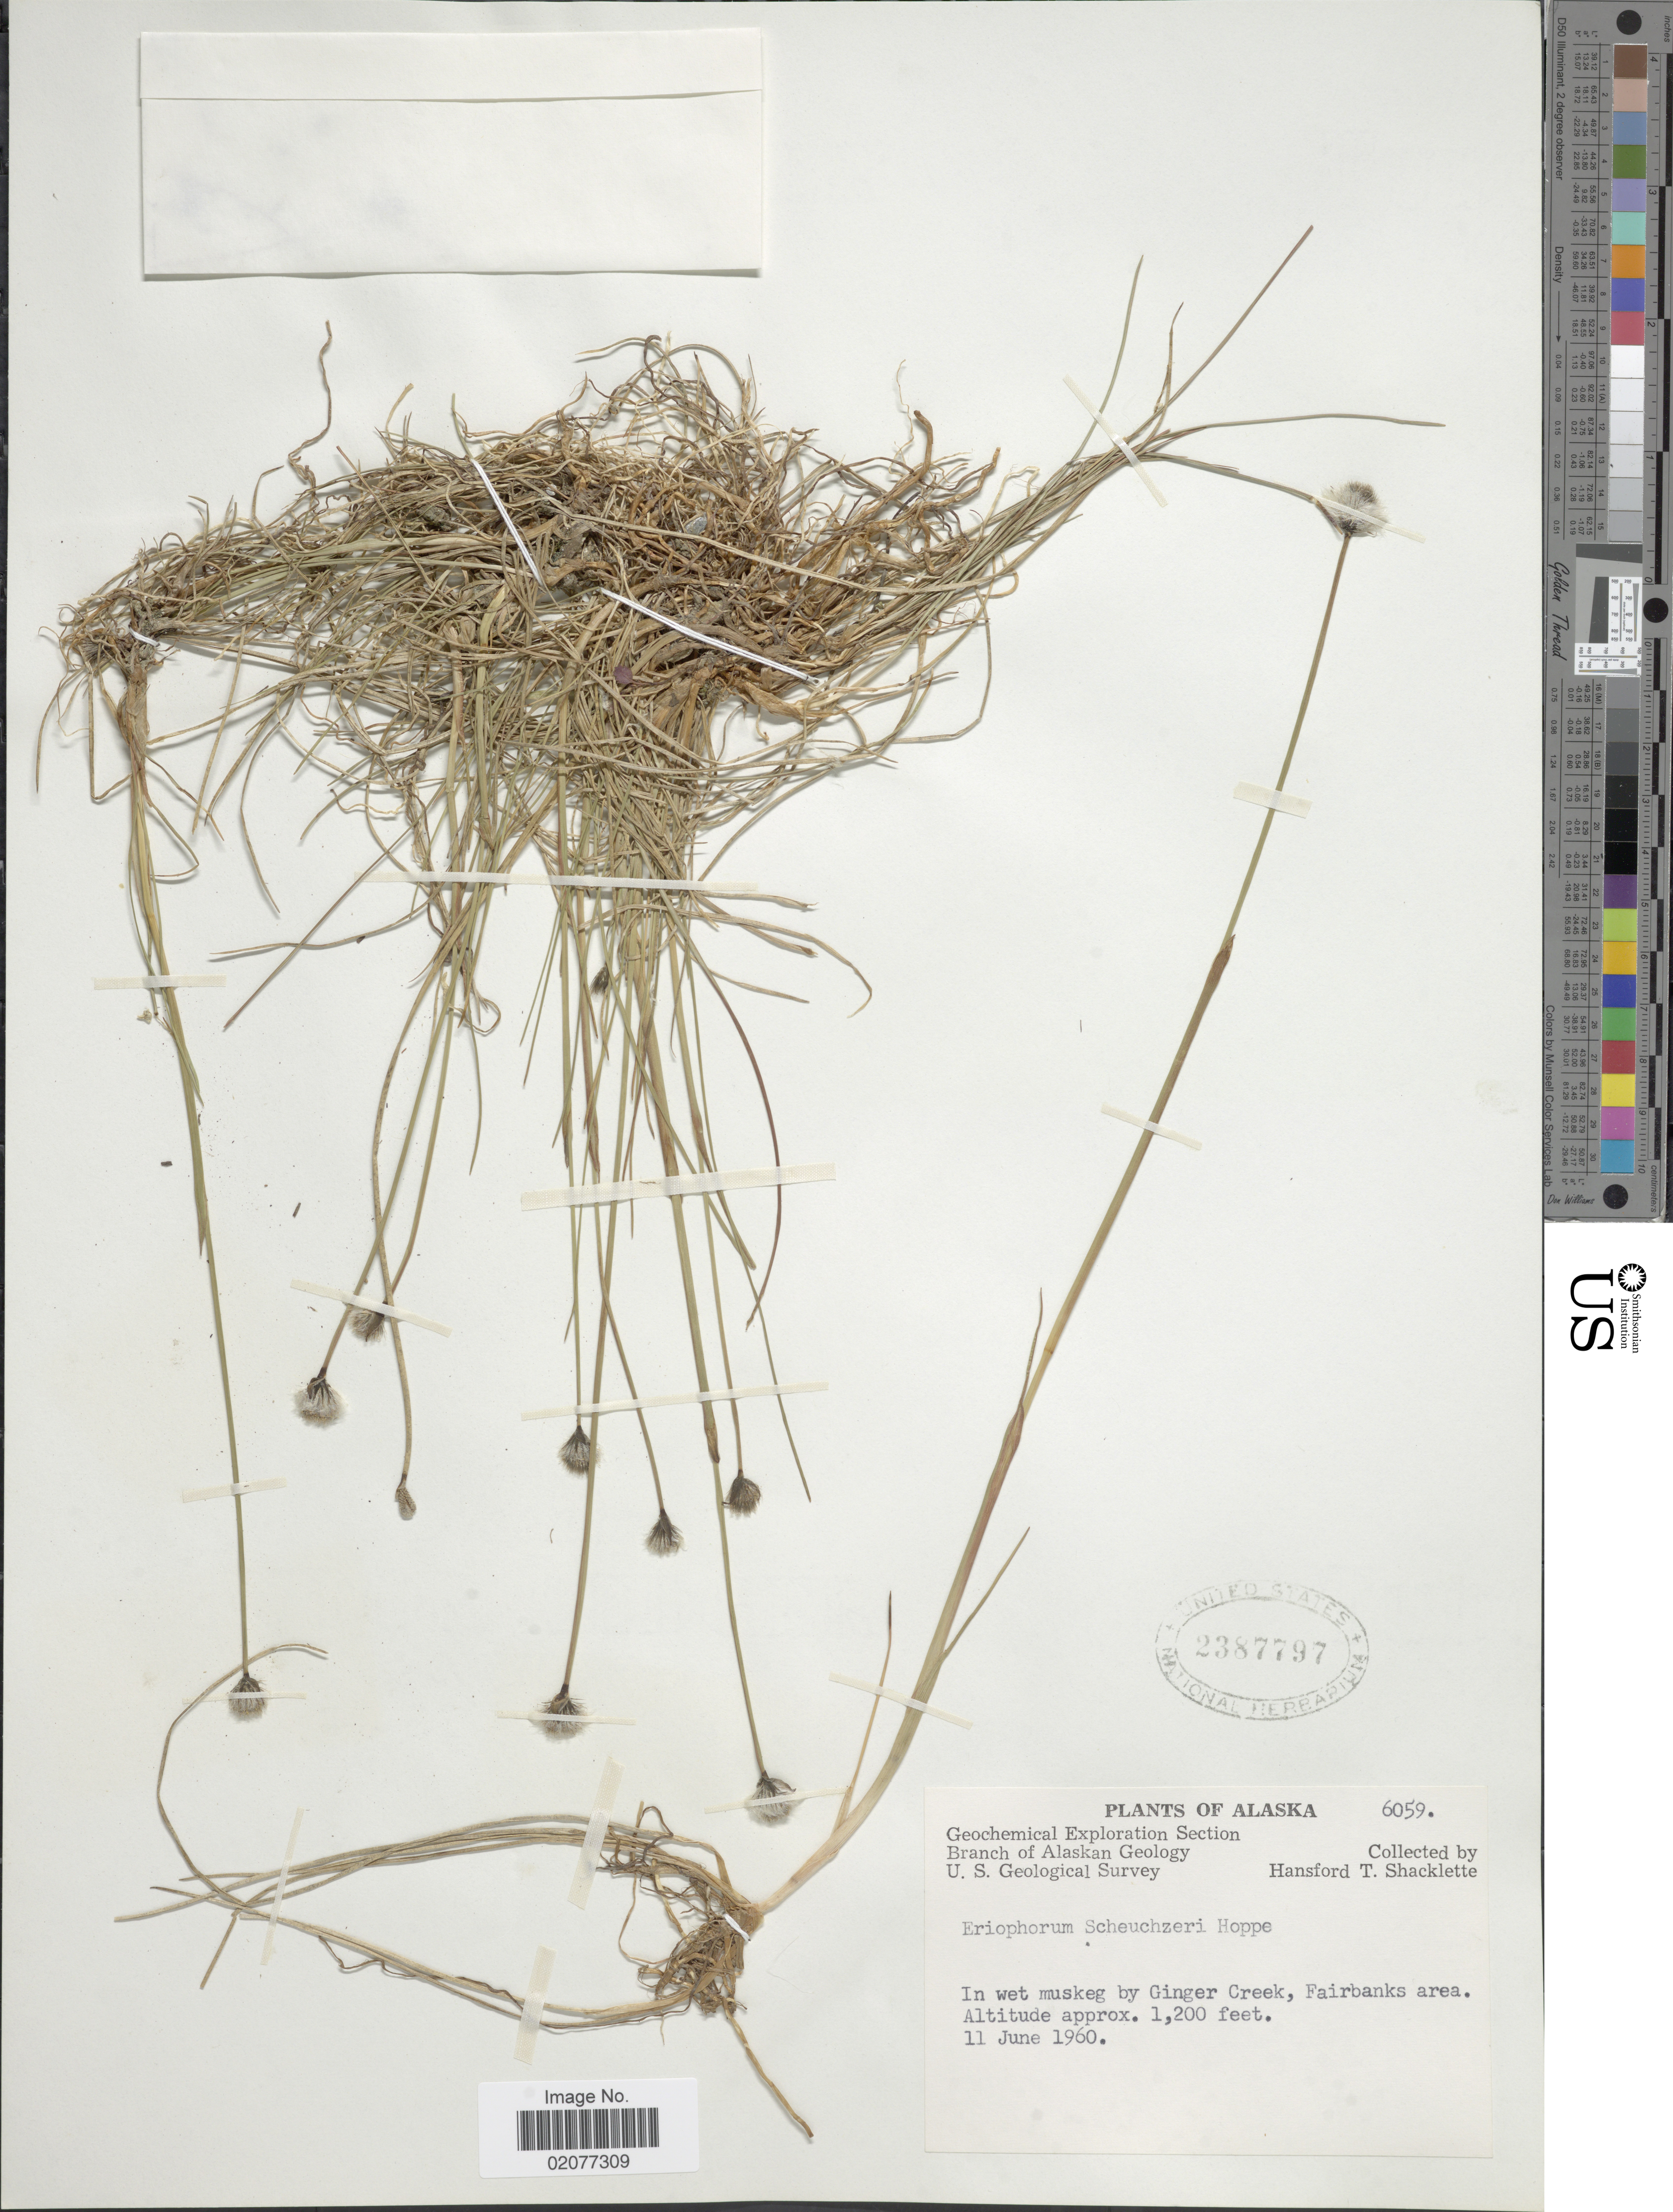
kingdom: Plantae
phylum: Tracheophyta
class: Liliopsida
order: Poales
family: Cyperaceae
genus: Eriophorum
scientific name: Eriophorum scheuchzeri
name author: Hoppe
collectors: H. Shacklette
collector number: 6059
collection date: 1960-06-11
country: United States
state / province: Alaska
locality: Alaska, In wet muskeg by Ginger Creek, Fairbanks area.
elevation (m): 366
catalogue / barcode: US 2387797